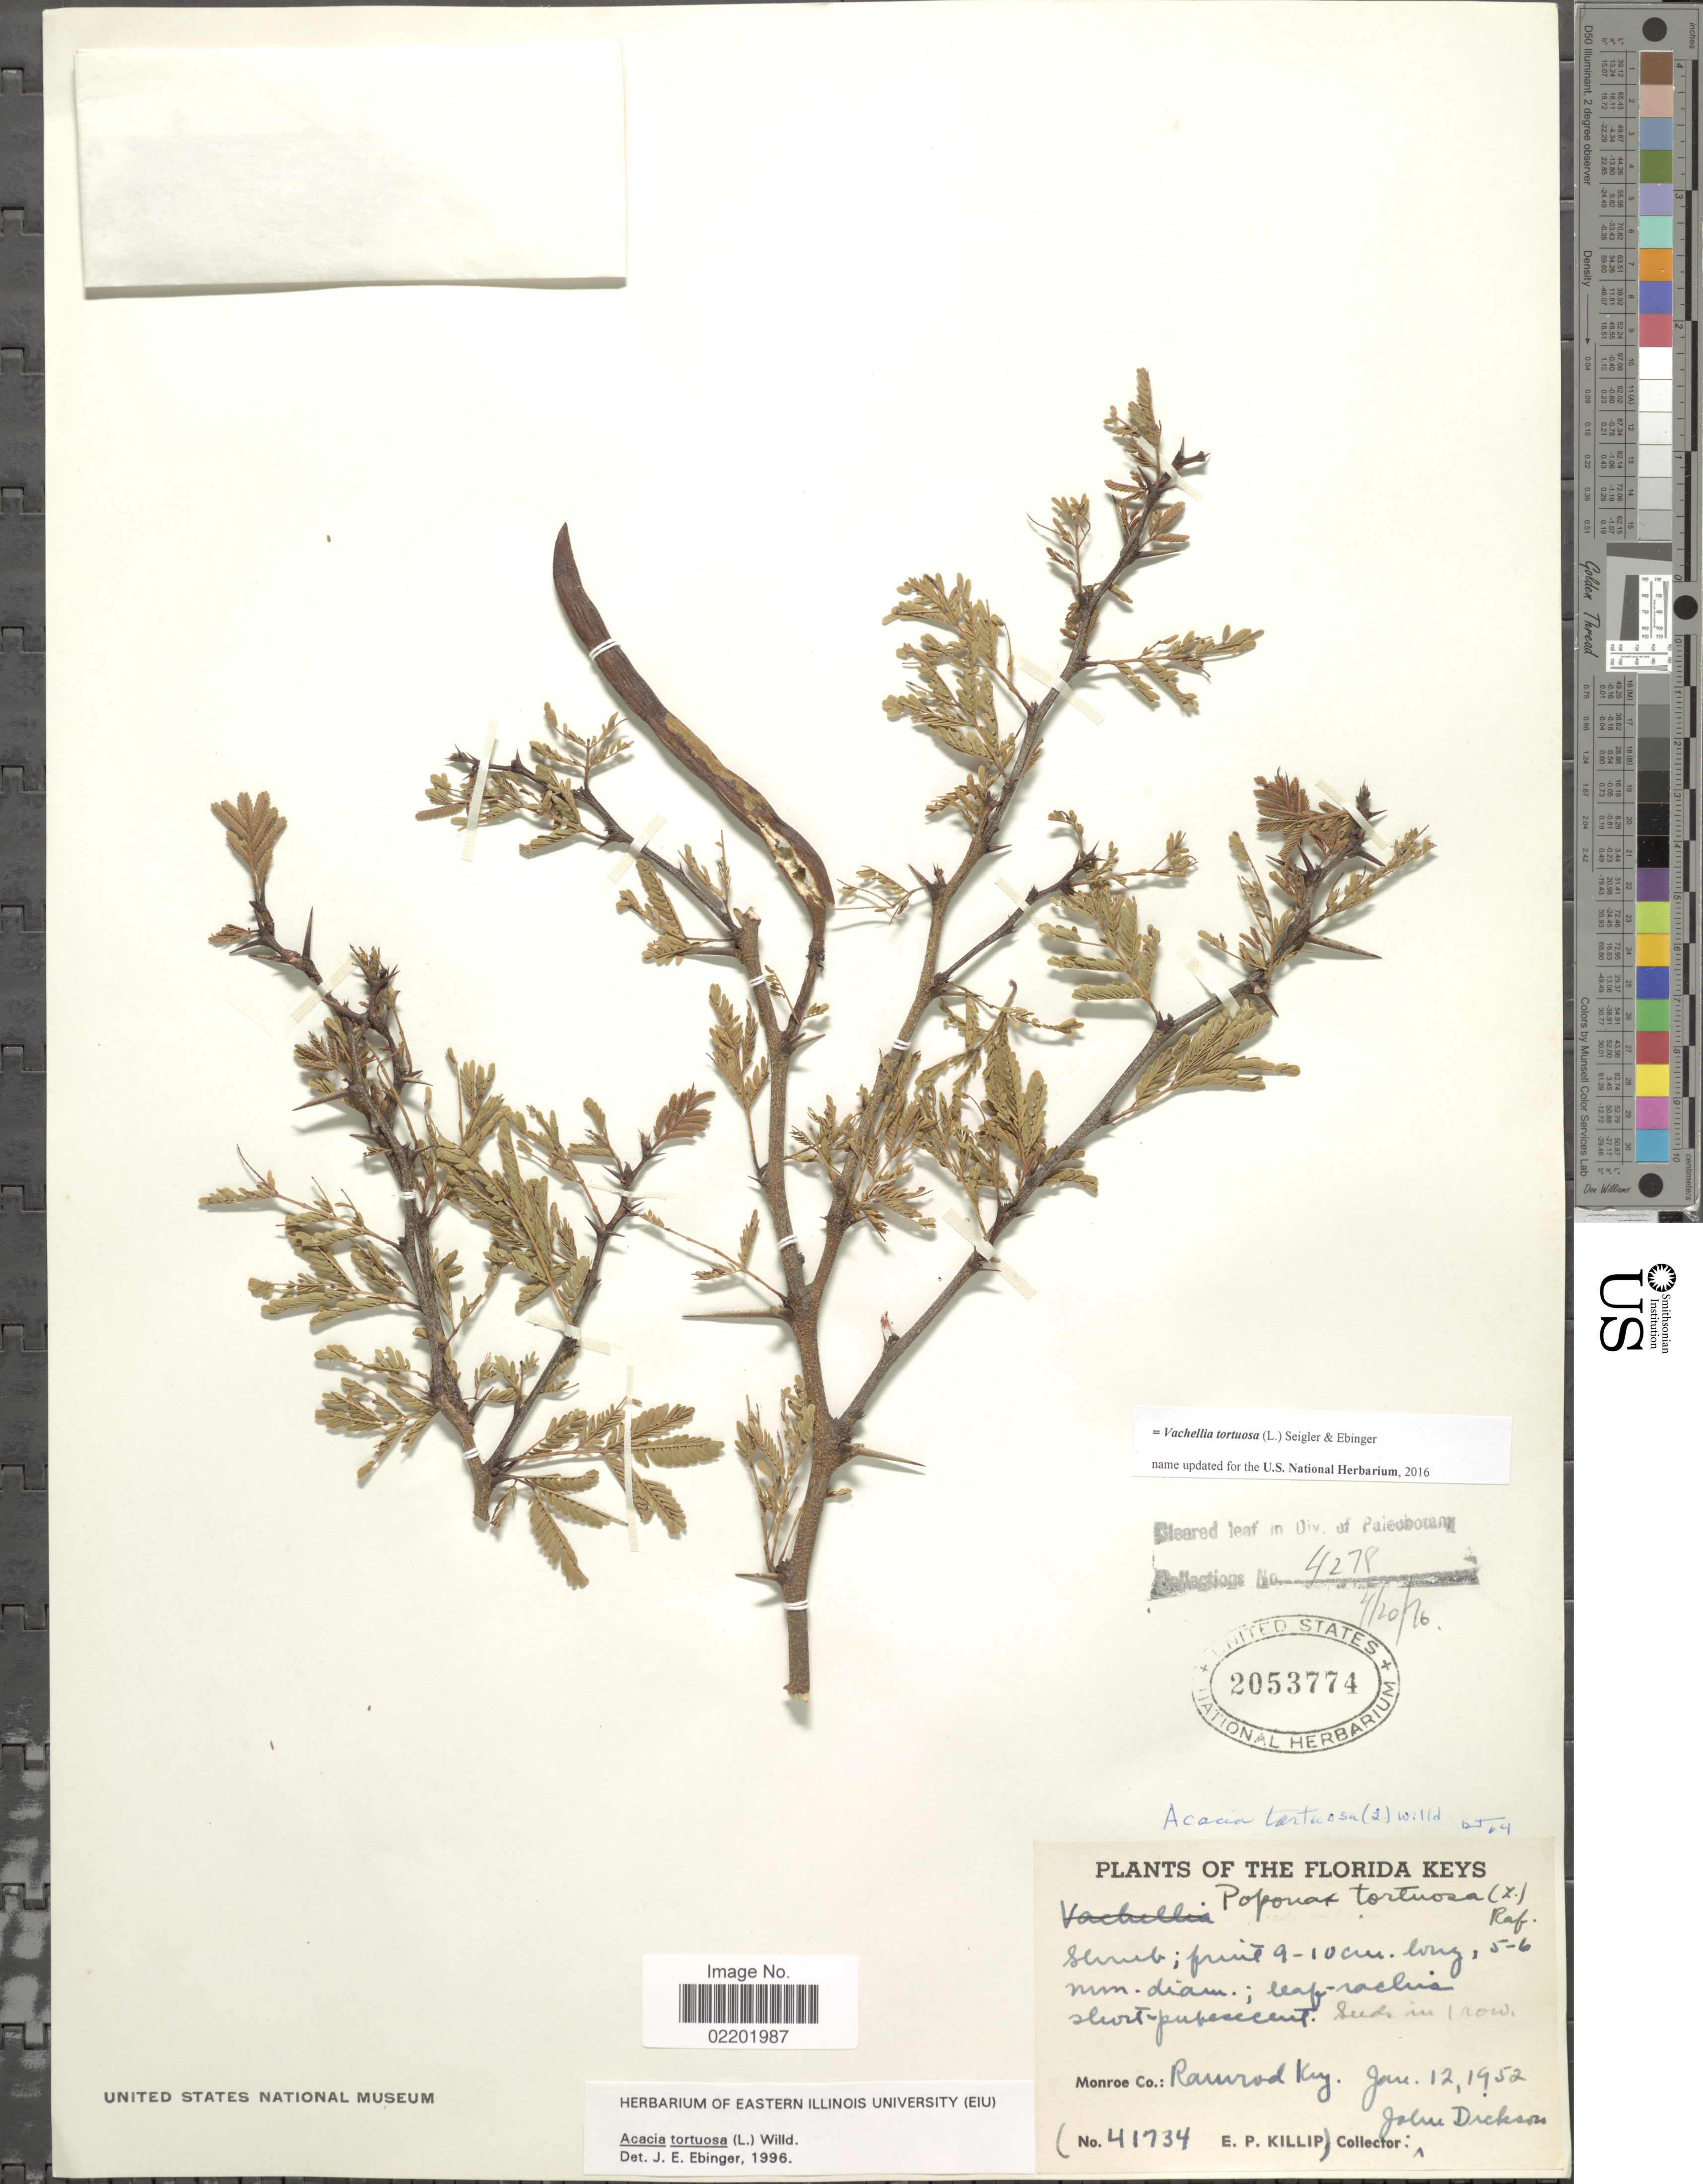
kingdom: Plantae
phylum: Tracheophyta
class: Magnoliopsida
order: Fabales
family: Fabaceae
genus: Vachellia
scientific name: Vachellia tortuosa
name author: (L.) Seigler & Ebinger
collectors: J. Dickson & E. P. Killip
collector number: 41734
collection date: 1952-01-12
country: United States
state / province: Florida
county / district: Monroe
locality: Florida Keys, Monroe Co., Ramrod Key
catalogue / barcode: US 2053774